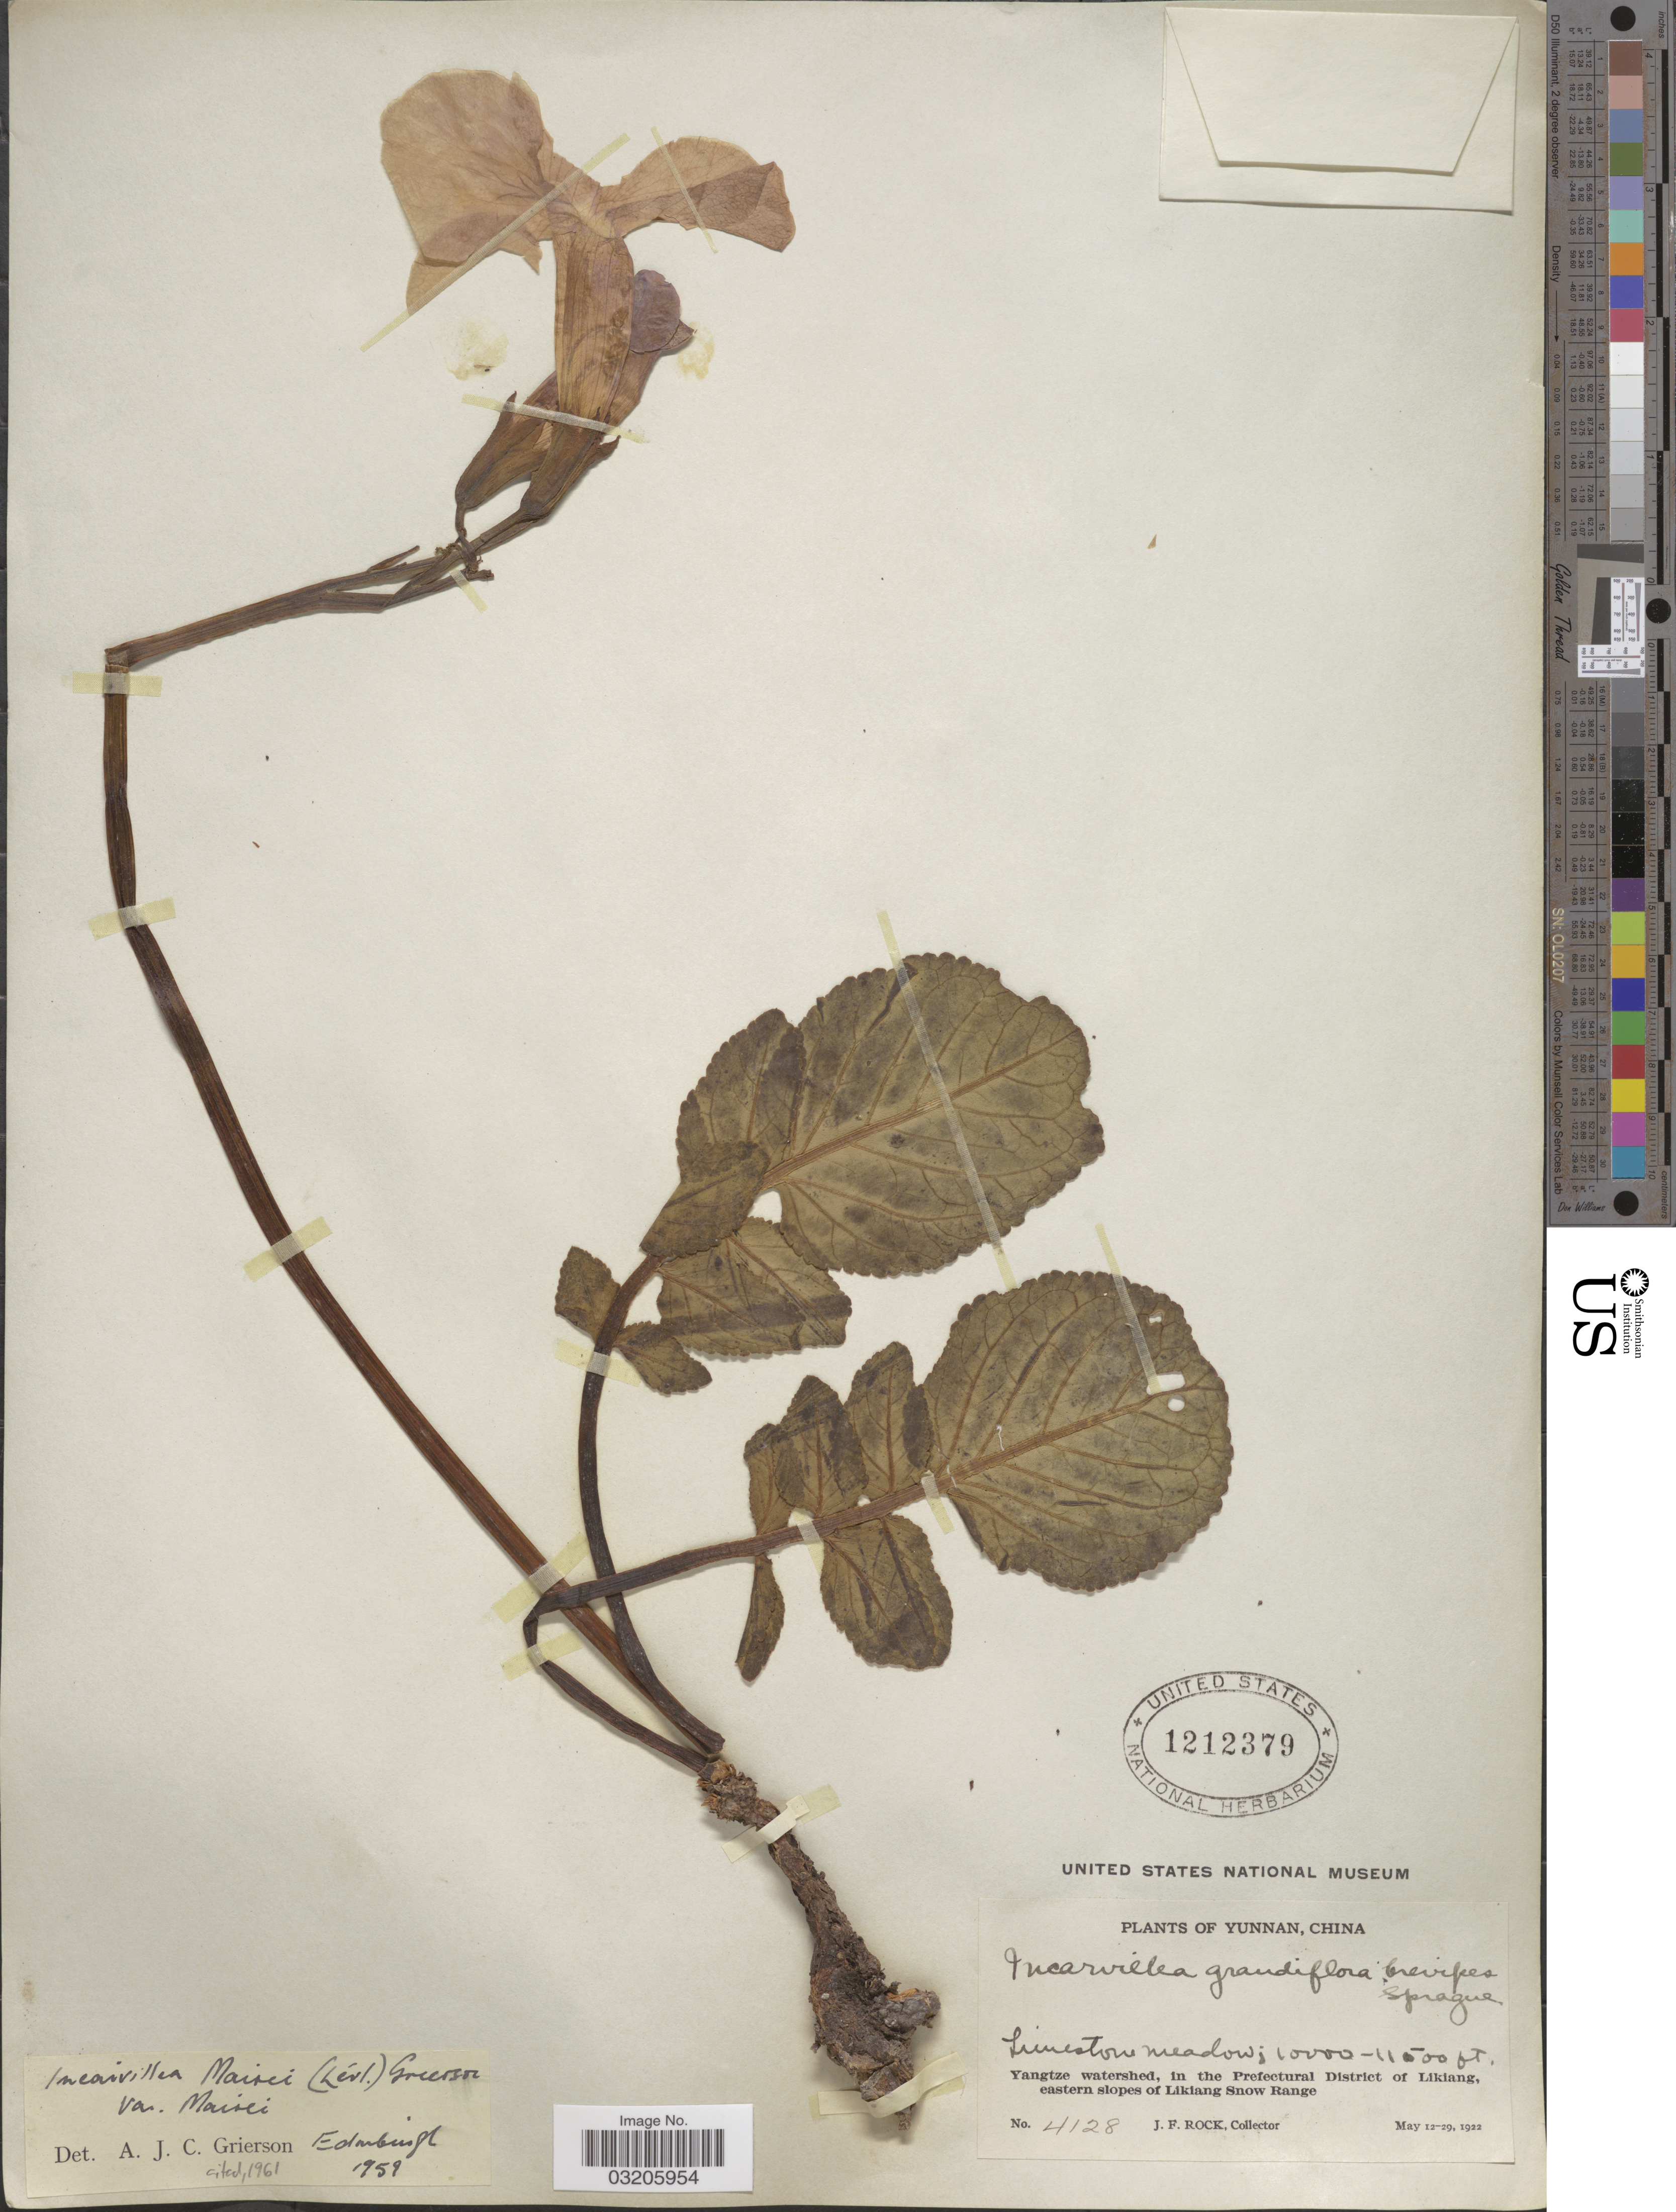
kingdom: Plantae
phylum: Tracheophyta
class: Magnoliopsida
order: Lamiales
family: Bignoniaceae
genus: Incarvillea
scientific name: Incarvillea mairei var. mairei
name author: (H. Lév.) Grierson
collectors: J. Rock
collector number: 4128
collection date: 1922-05-12/1922-05-29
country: China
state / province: Yunnan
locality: Limestone meadow. Yangtze watershed, in the Prefectural District of Likiang, eastern slopes of Likiang Snow Range.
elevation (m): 3048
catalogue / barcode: US 1212379